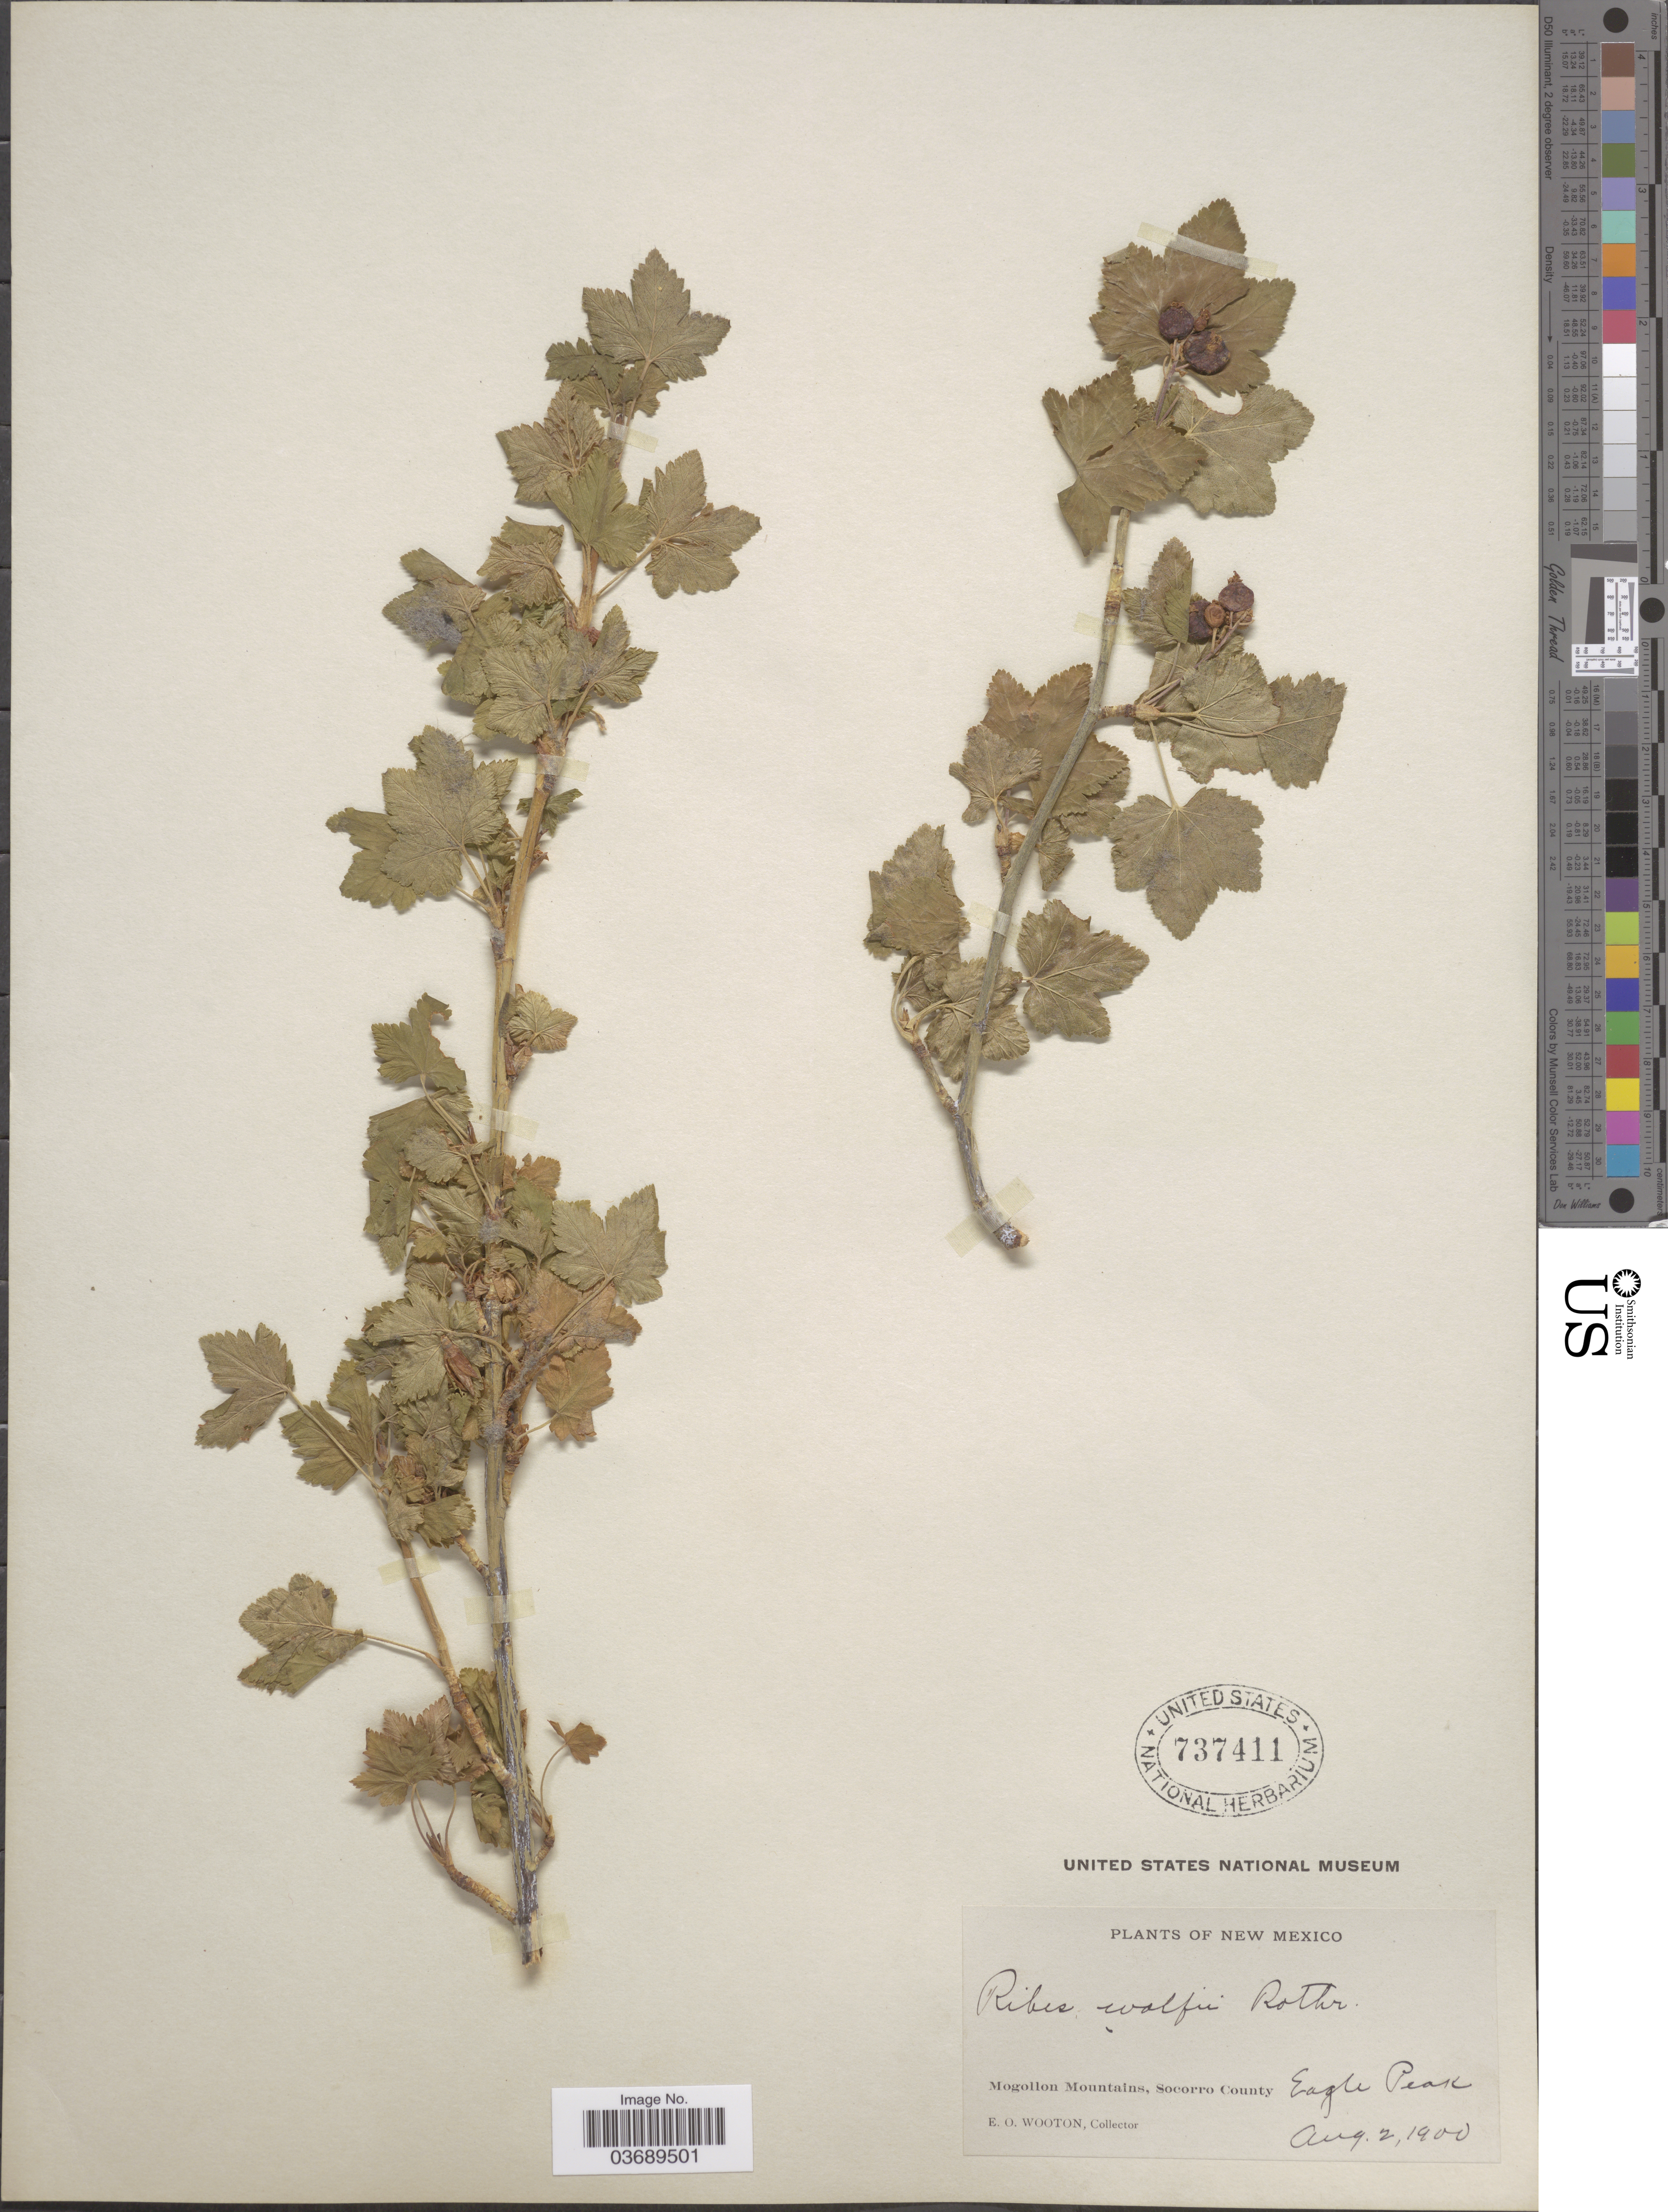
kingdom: Plantae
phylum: Tracheophyta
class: Magnoliopsida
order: Saxifragales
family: Grossulariaceae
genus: Ribes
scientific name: Ribes wolfii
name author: Rothr.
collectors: E. O. Wooton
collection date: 1900-08-02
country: United States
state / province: New Mexico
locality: Mogollon Mountains, Socorro County, Eagle Peak.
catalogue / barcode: US 737411